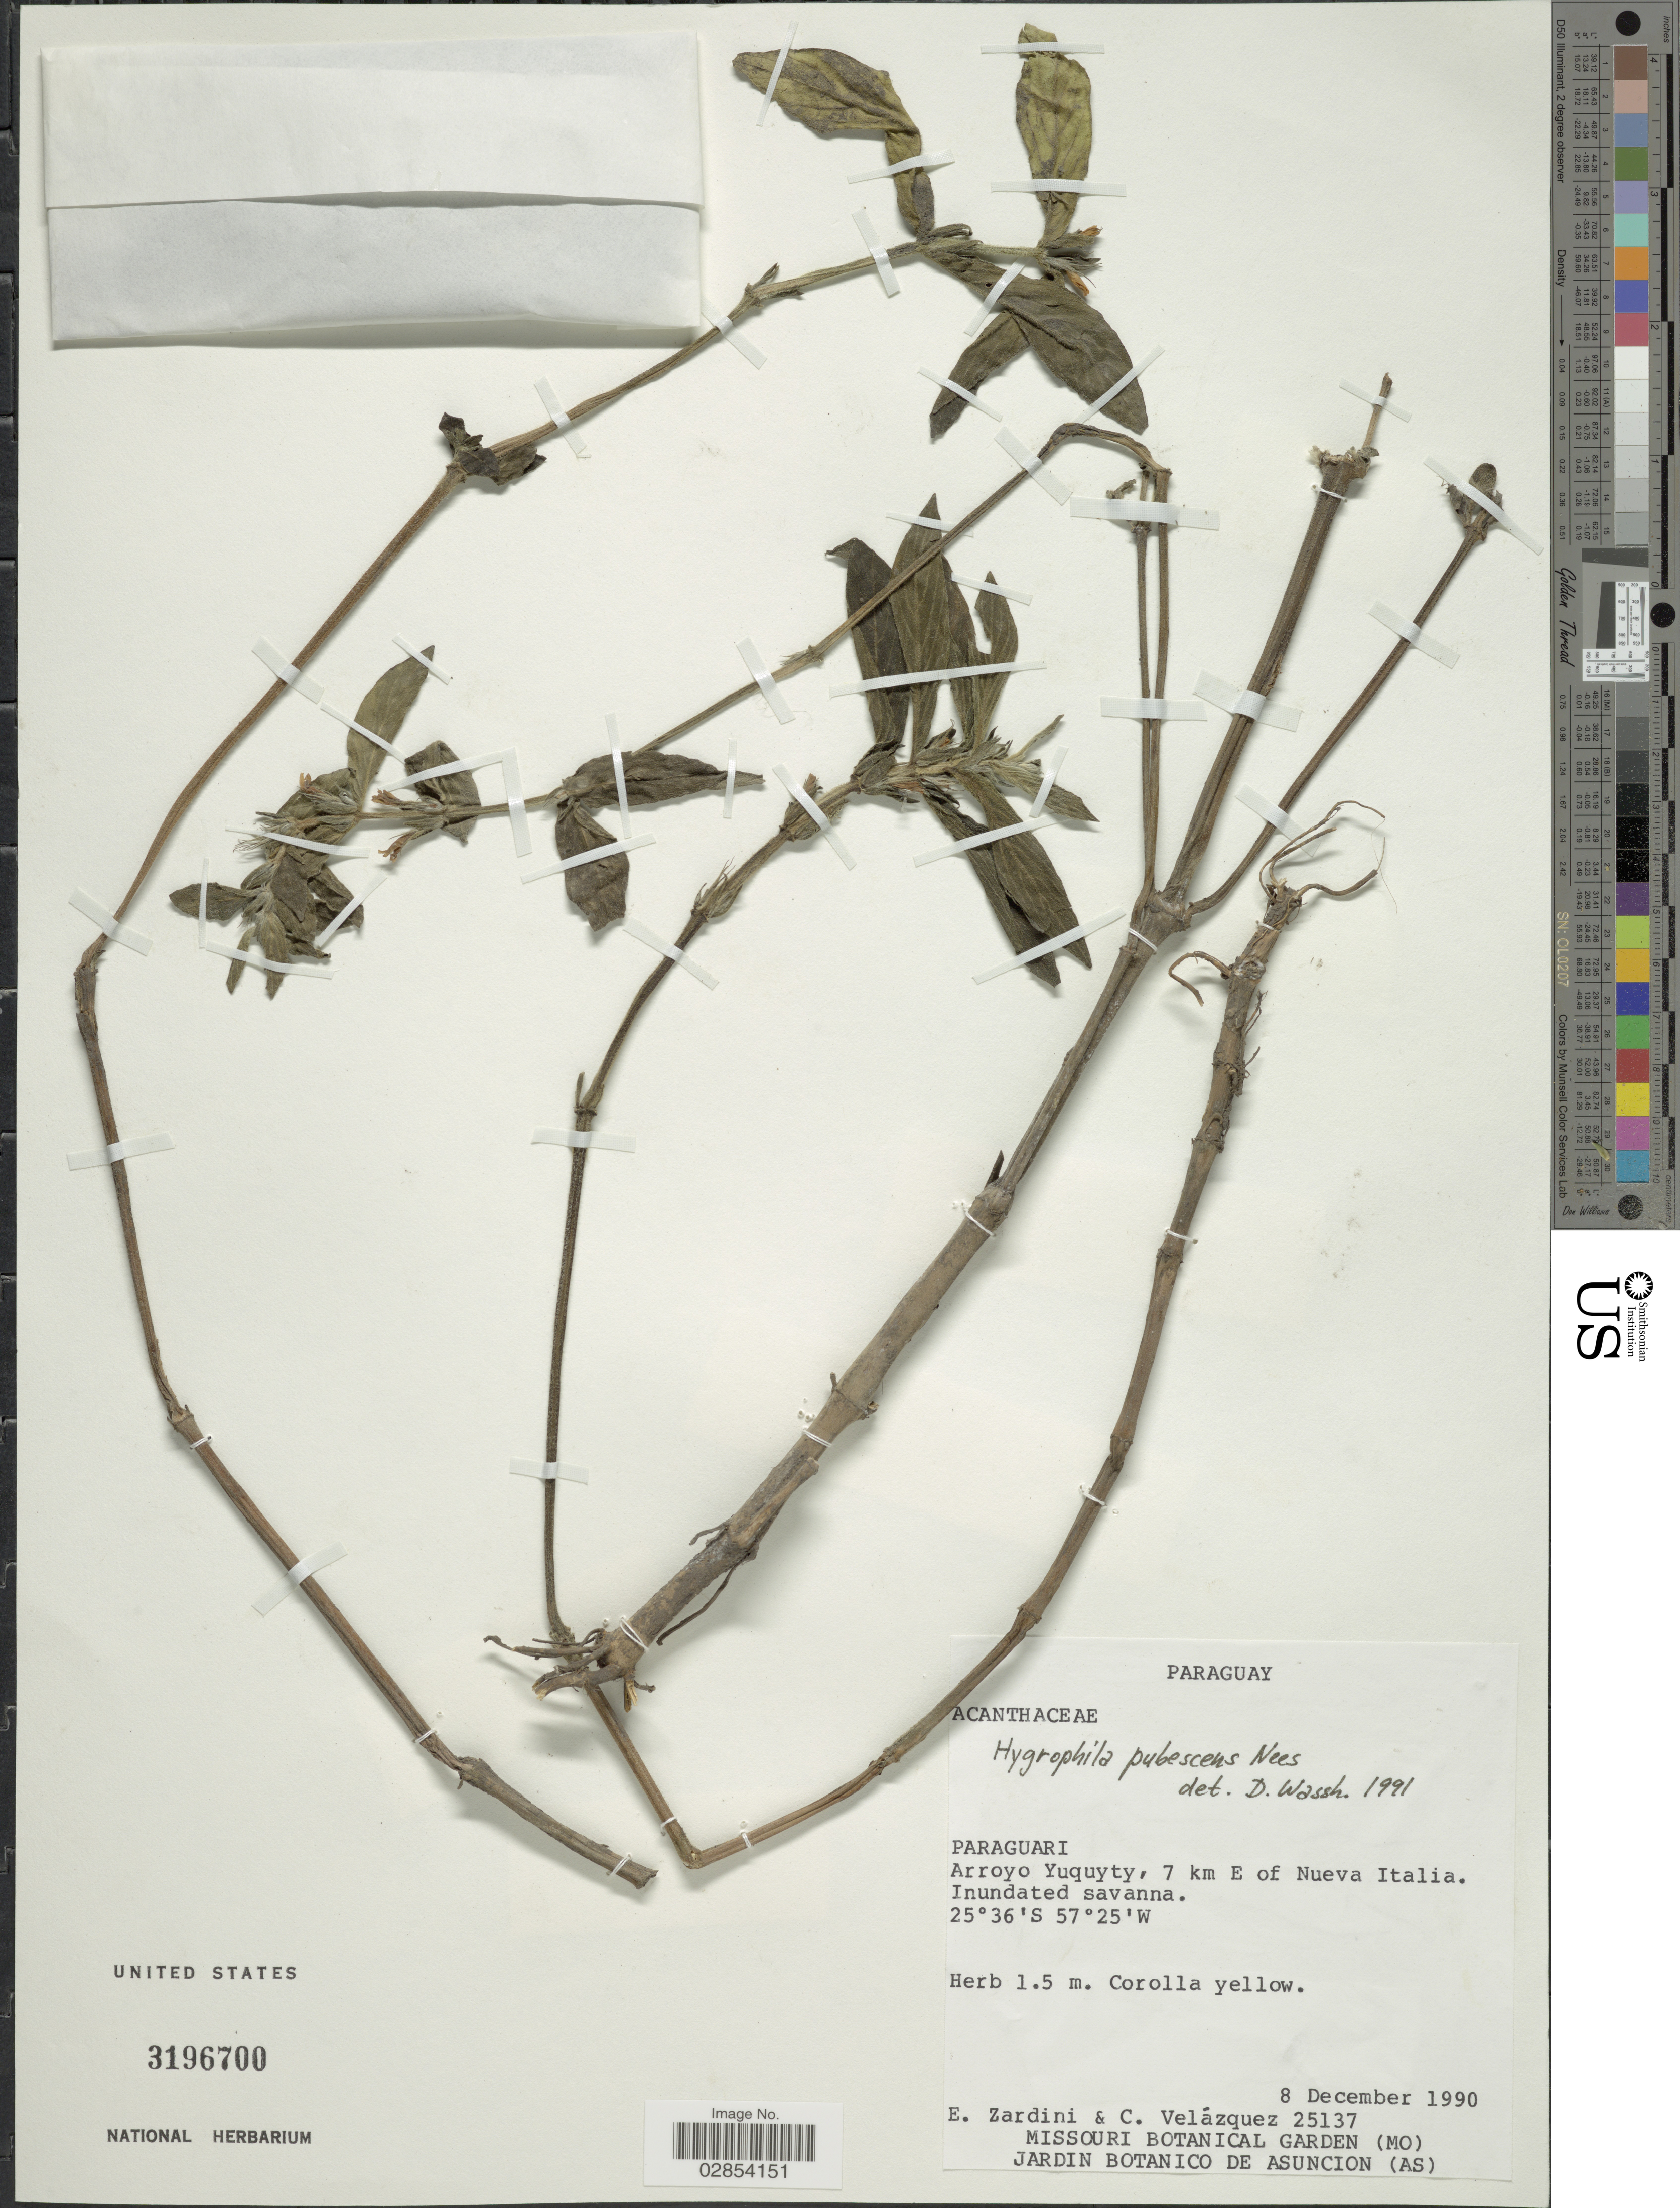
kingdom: Plantae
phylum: Tracheophyta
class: Magnoliopsida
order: Lamiales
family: Acanthaceae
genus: Hygrophila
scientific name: Hygrophila pubescens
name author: Nees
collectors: E. M. Zardini & C. Velázquez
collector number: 25137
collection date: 1990-12-08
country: Paraguay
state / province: Paraguari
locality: Arroyo Yuquyty, 7 km E of Nueva Italia.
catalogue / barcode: US 3196700